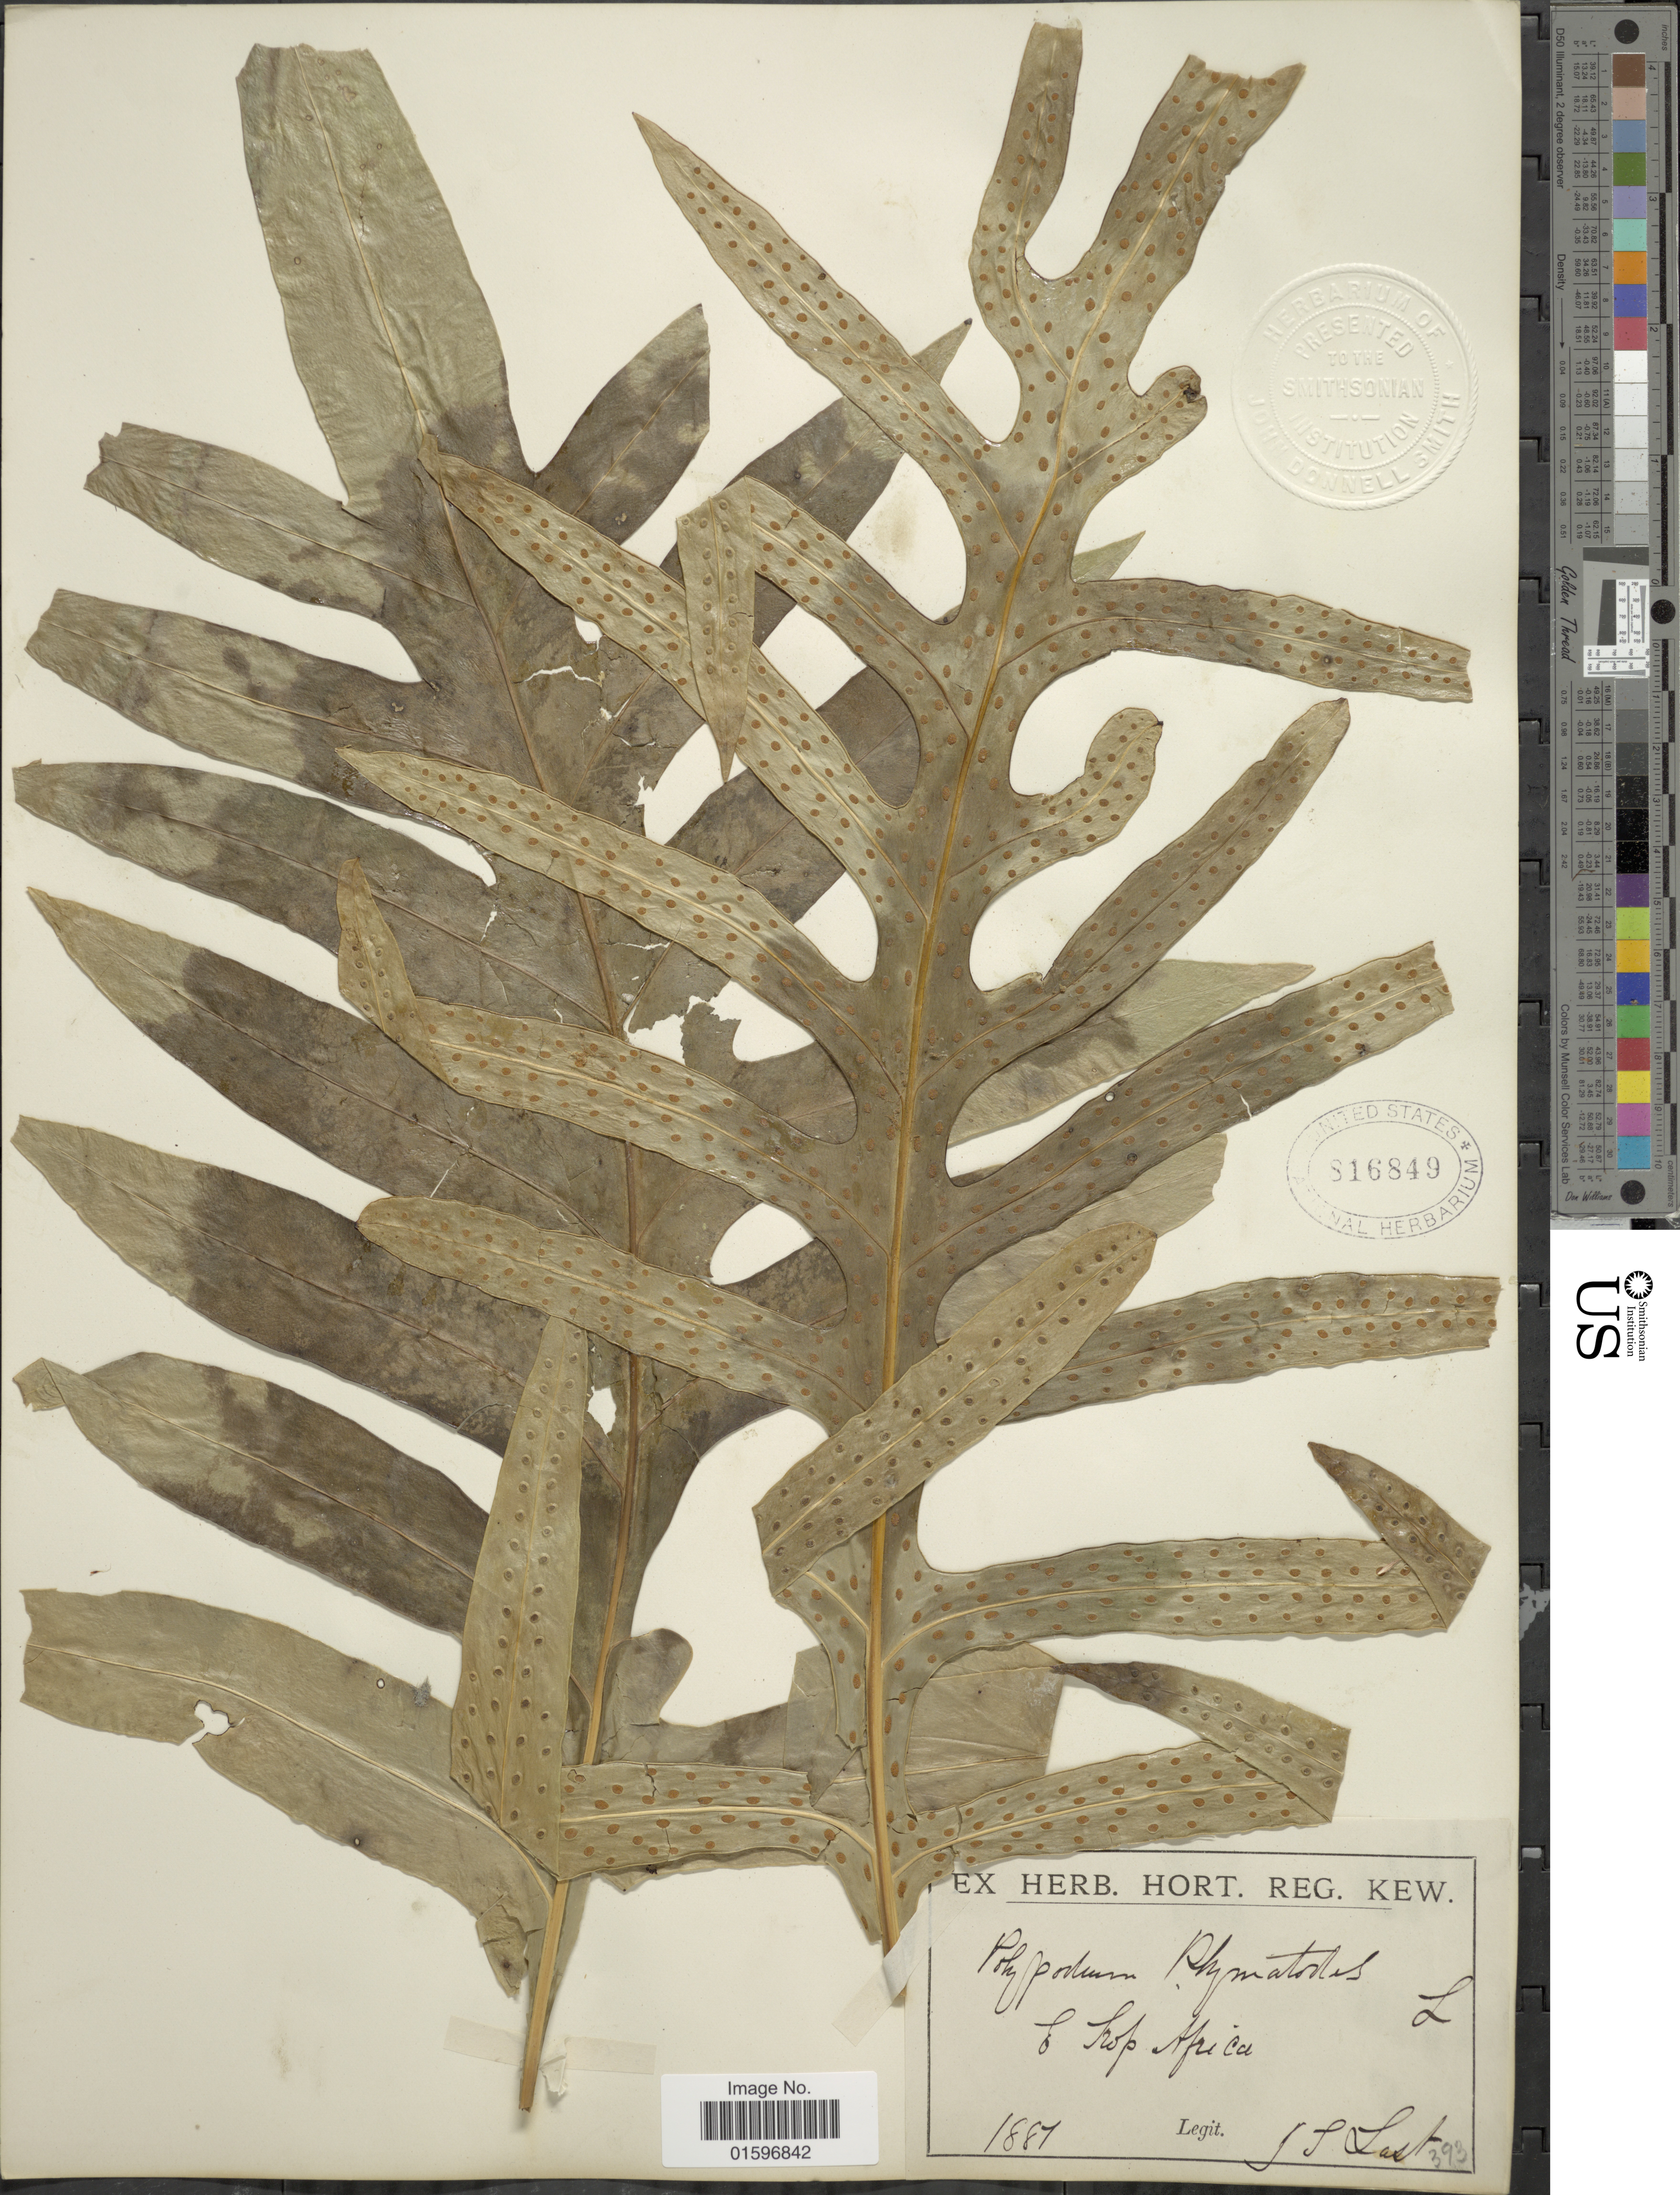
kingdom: Plantae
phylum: Tracheophyta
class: Polypodiopsida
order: Polypodiales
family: Polypodiaceae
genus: Polypodium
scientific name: Polypodium scolopendria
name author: Burm. f.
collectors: J. Last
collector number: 393?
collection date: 1887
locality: I Trop Africa [interpreted]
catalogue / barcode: US 816849